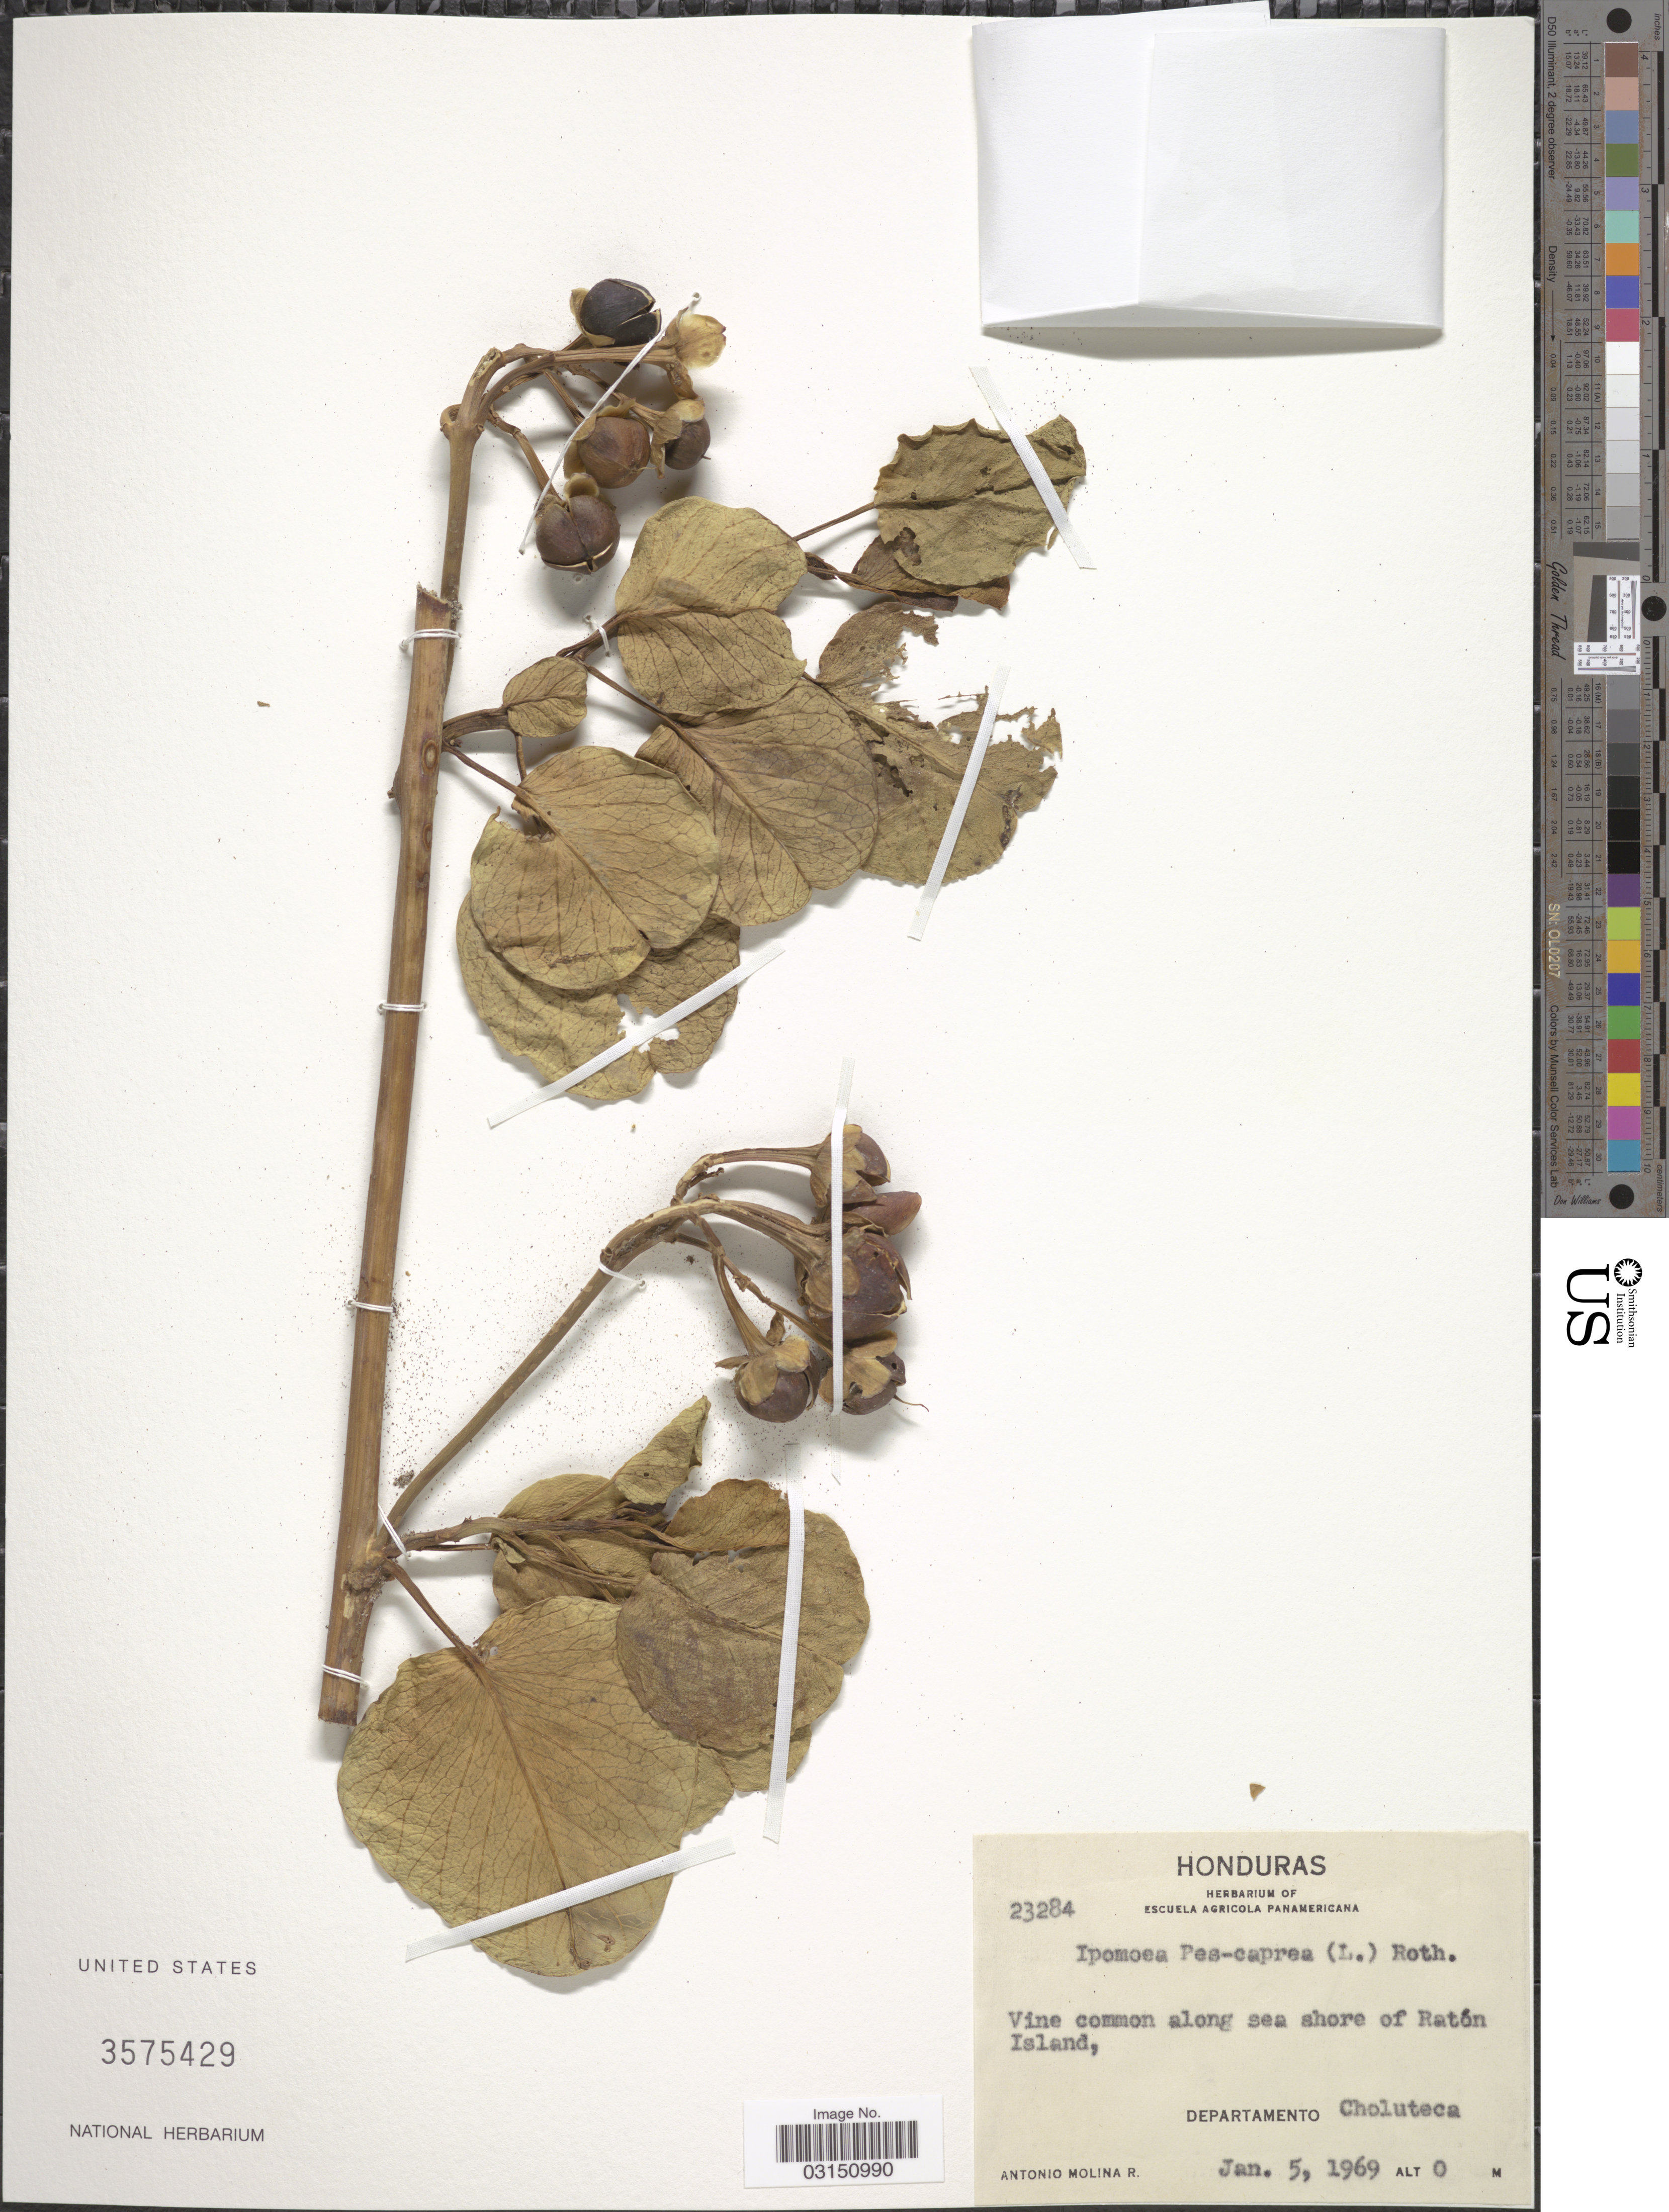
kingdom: Plantae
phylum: Tracheophyta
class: Magnoliopsida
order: Solanales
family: Convolvulaceae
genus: Ipomoea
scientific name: Ipomoea pes-caprae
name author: (L.) R. Br.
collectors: A. Molina R.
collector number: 23284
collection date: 1969-01-05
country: Honduras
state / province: Choluteca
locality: Along sea shore of Ratón Island, Departamento Choluteca.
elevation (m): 0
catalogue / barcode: US 3575429